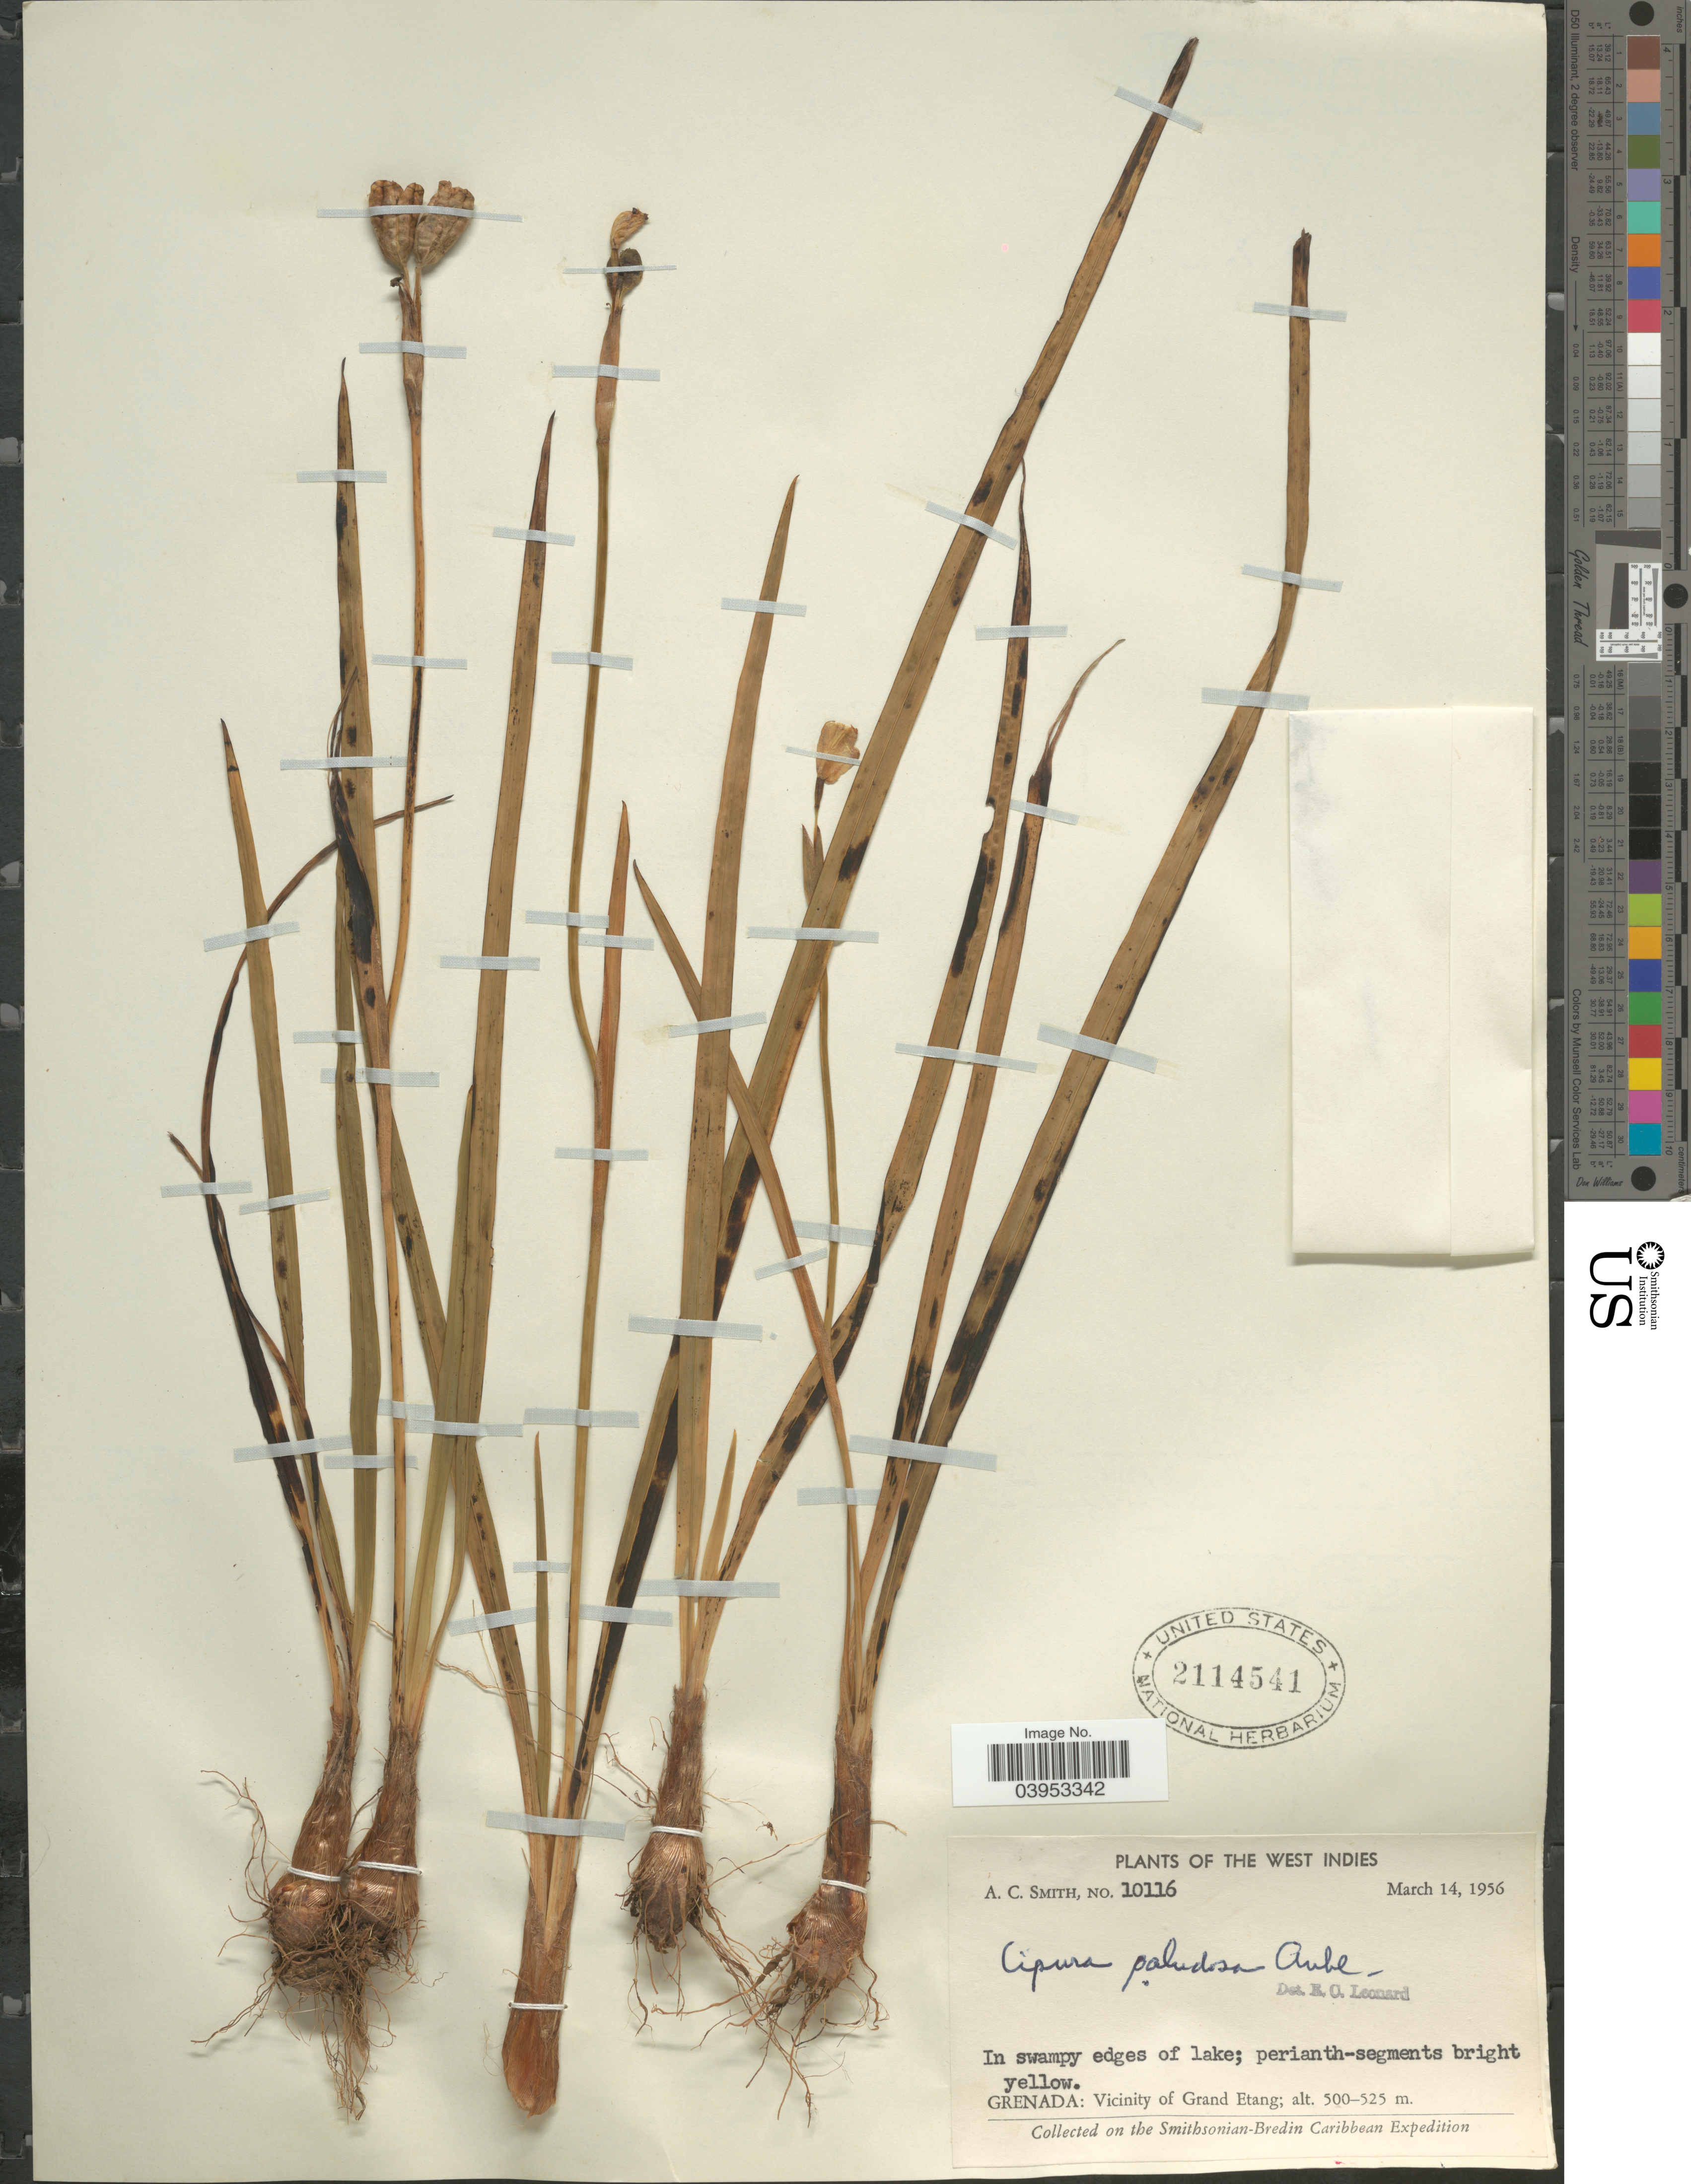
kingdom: Plantae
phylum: Tracheophyta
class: Liliopsida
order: Asparagales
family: Iridaceae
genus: Cipura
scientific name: Cipura paludosa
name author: Aubl.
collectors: A. C. Smith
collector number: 10116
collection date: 1956-03-14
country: Grenada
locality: The West Indies. Grenada: Vicinity of Grand Etang.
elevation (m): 500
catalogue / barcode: US 2114541